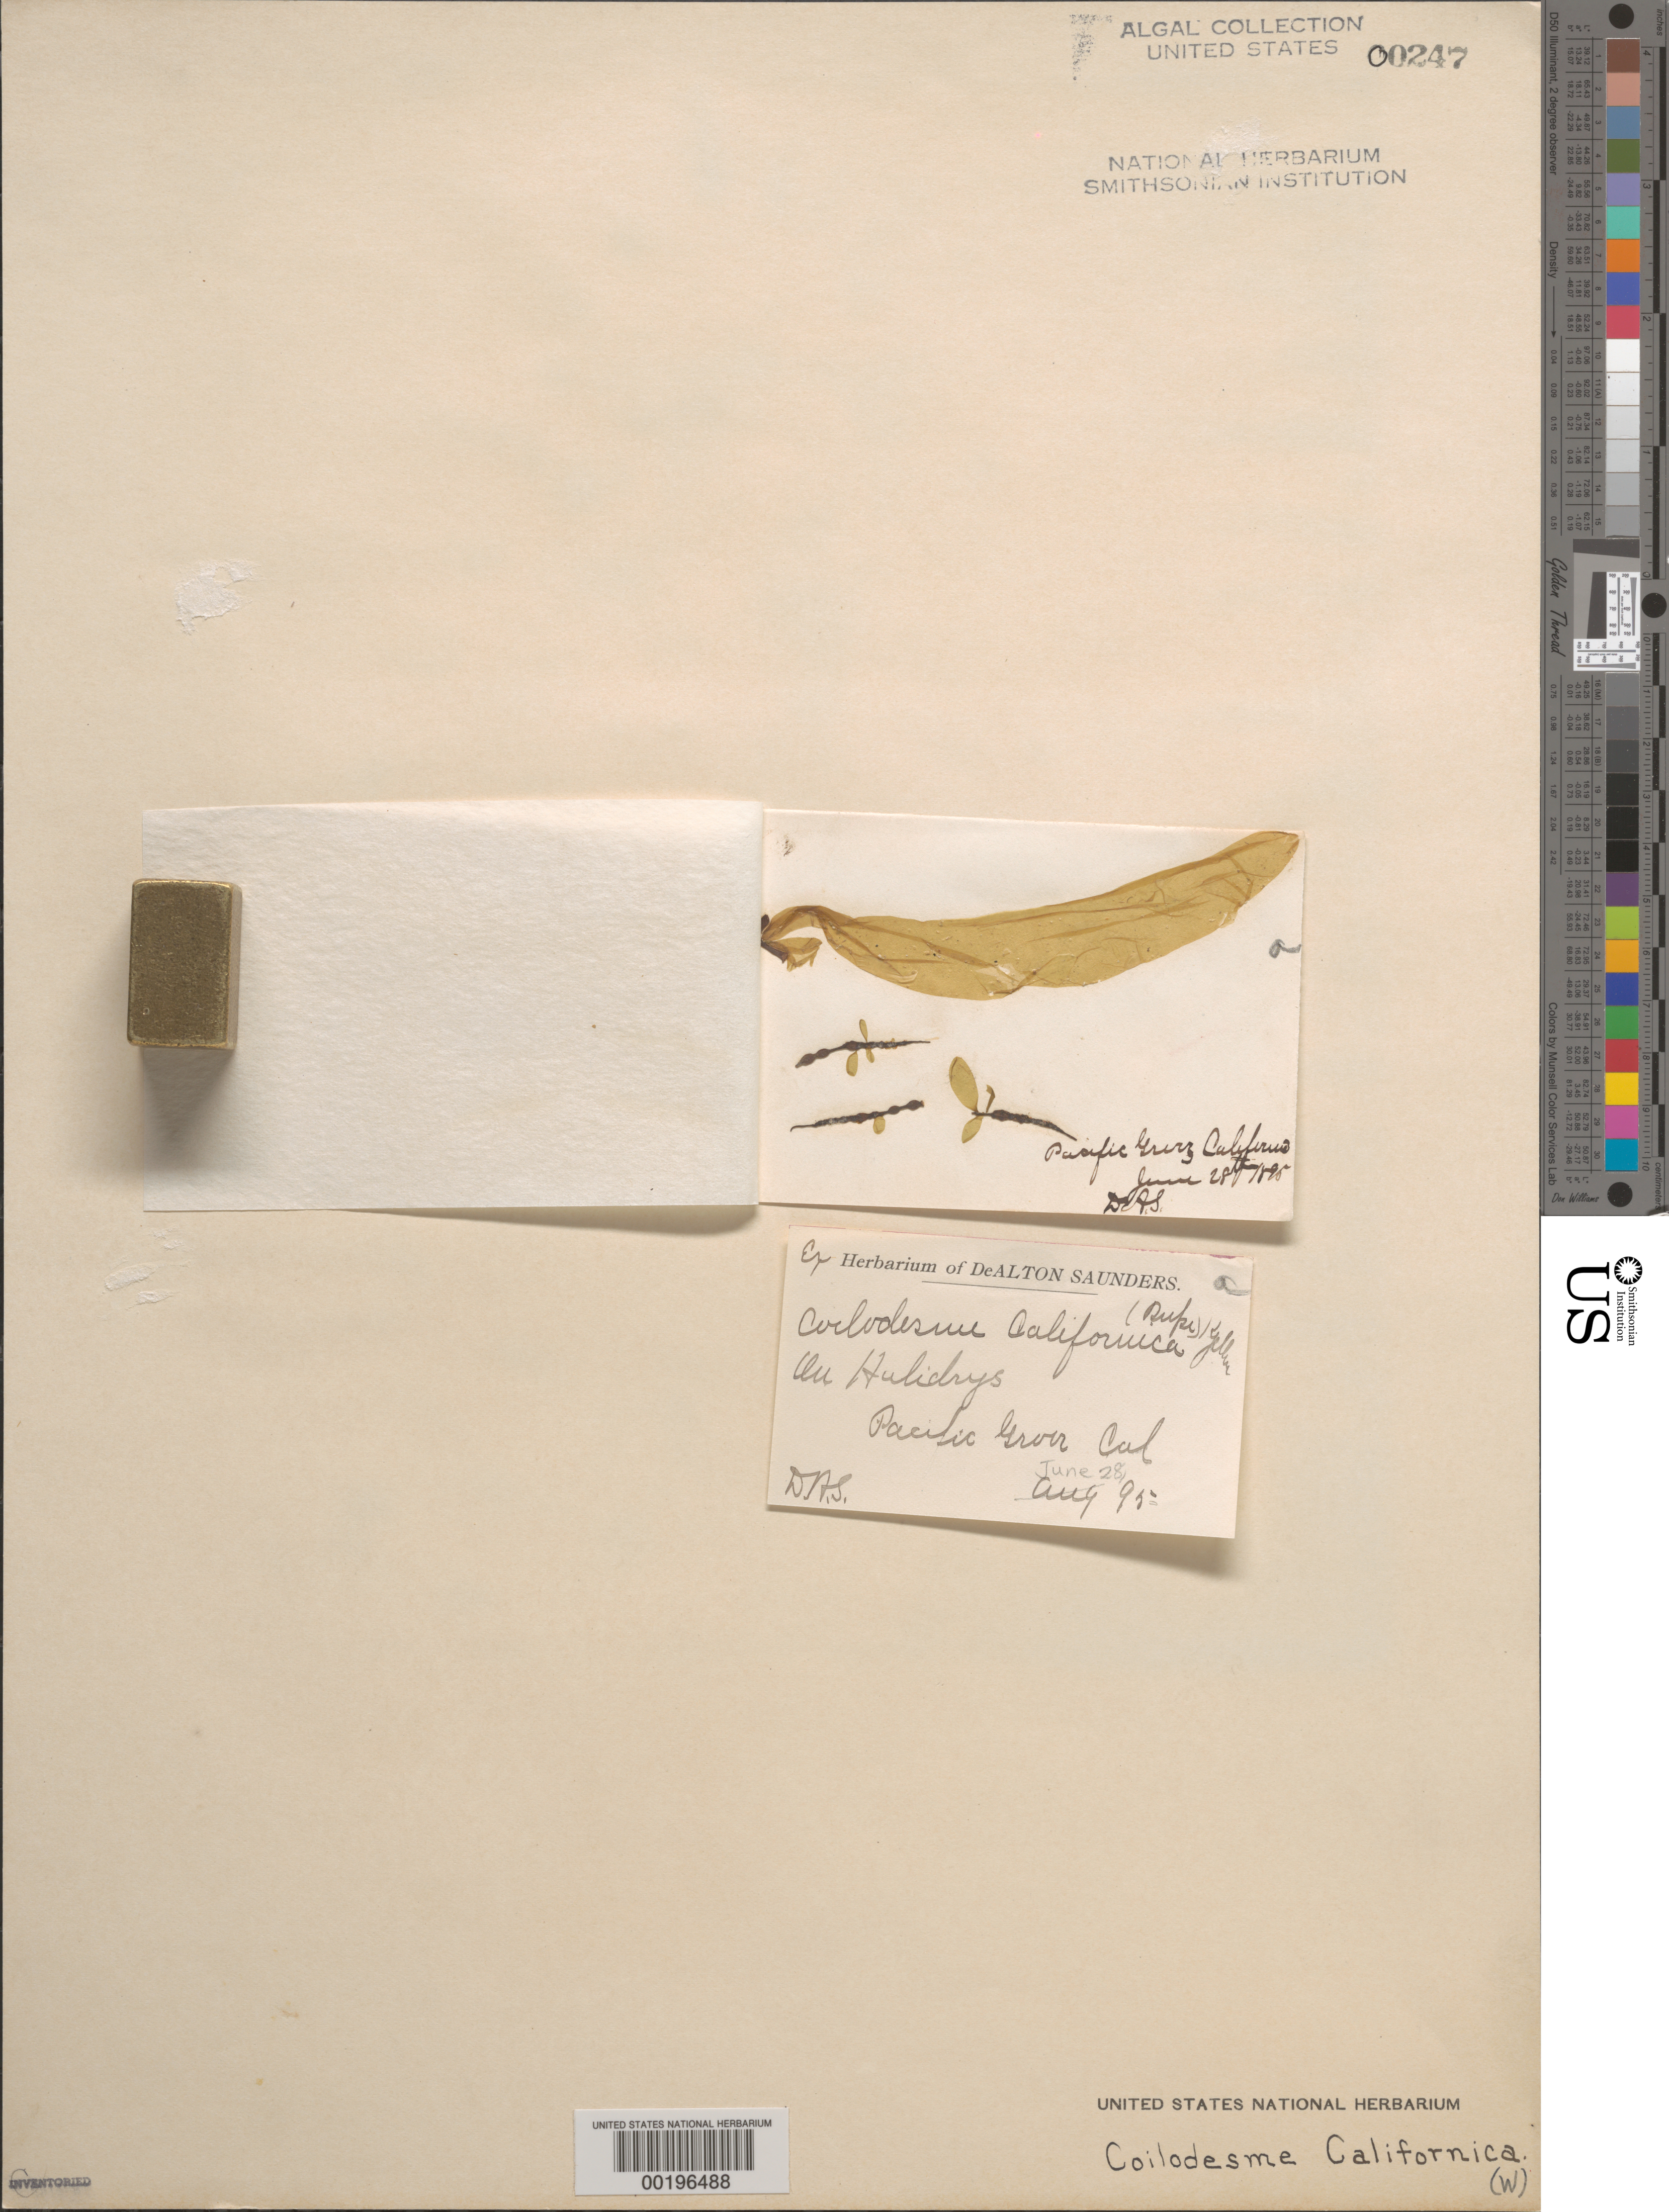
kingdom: Chromista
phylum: Ochrophyta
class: Phaeophyceae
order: Ectocarpales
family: Chordariaceae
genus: Coilodesme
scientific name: Coilodesme californica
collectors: D. Saunders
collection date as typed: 28 Jun 1895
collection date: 1895-06-28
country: United States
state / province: California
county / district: Monterey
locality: Pacific Grove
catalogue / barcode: US 247